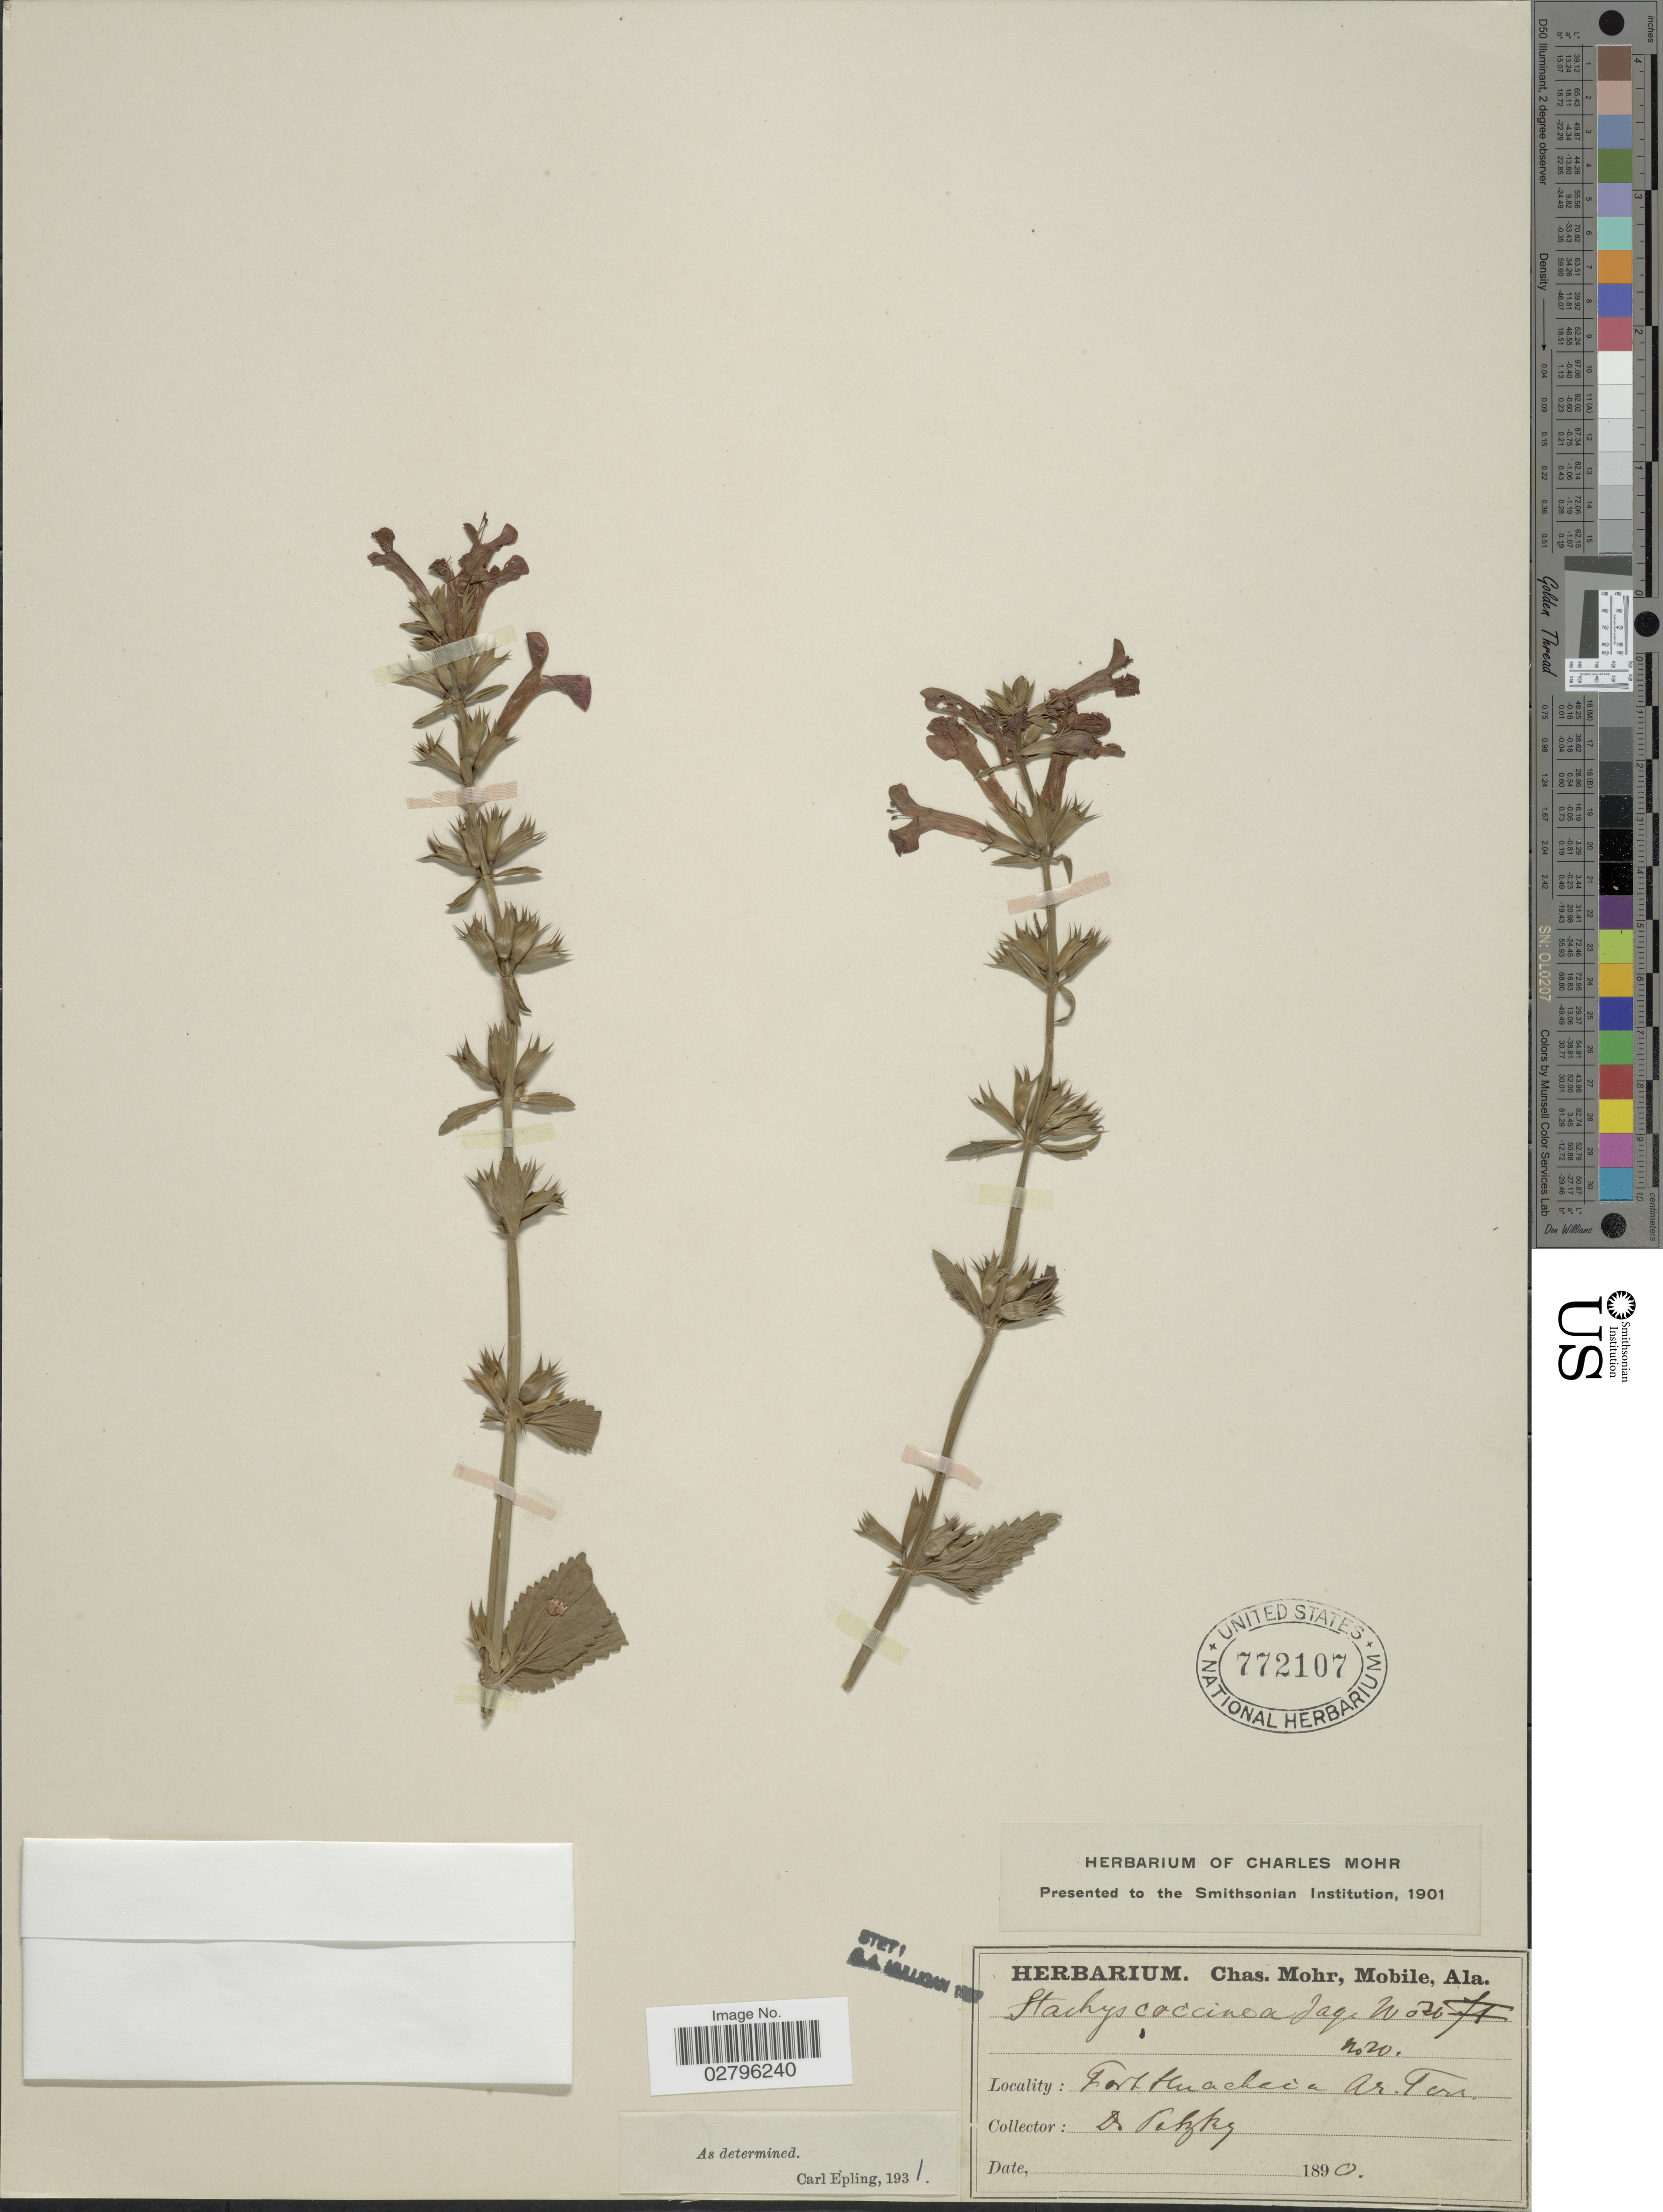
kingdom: Plantae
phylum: Tracheophyta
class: Magnoliopsida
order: Lamiales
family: Lamiaceae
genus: Stachys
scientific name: Stachys coccinea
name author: Ortega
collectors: -. Palzky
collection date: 1890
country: United States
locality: Fort Huachuca Ar. Tenn.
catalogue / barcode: US 772107